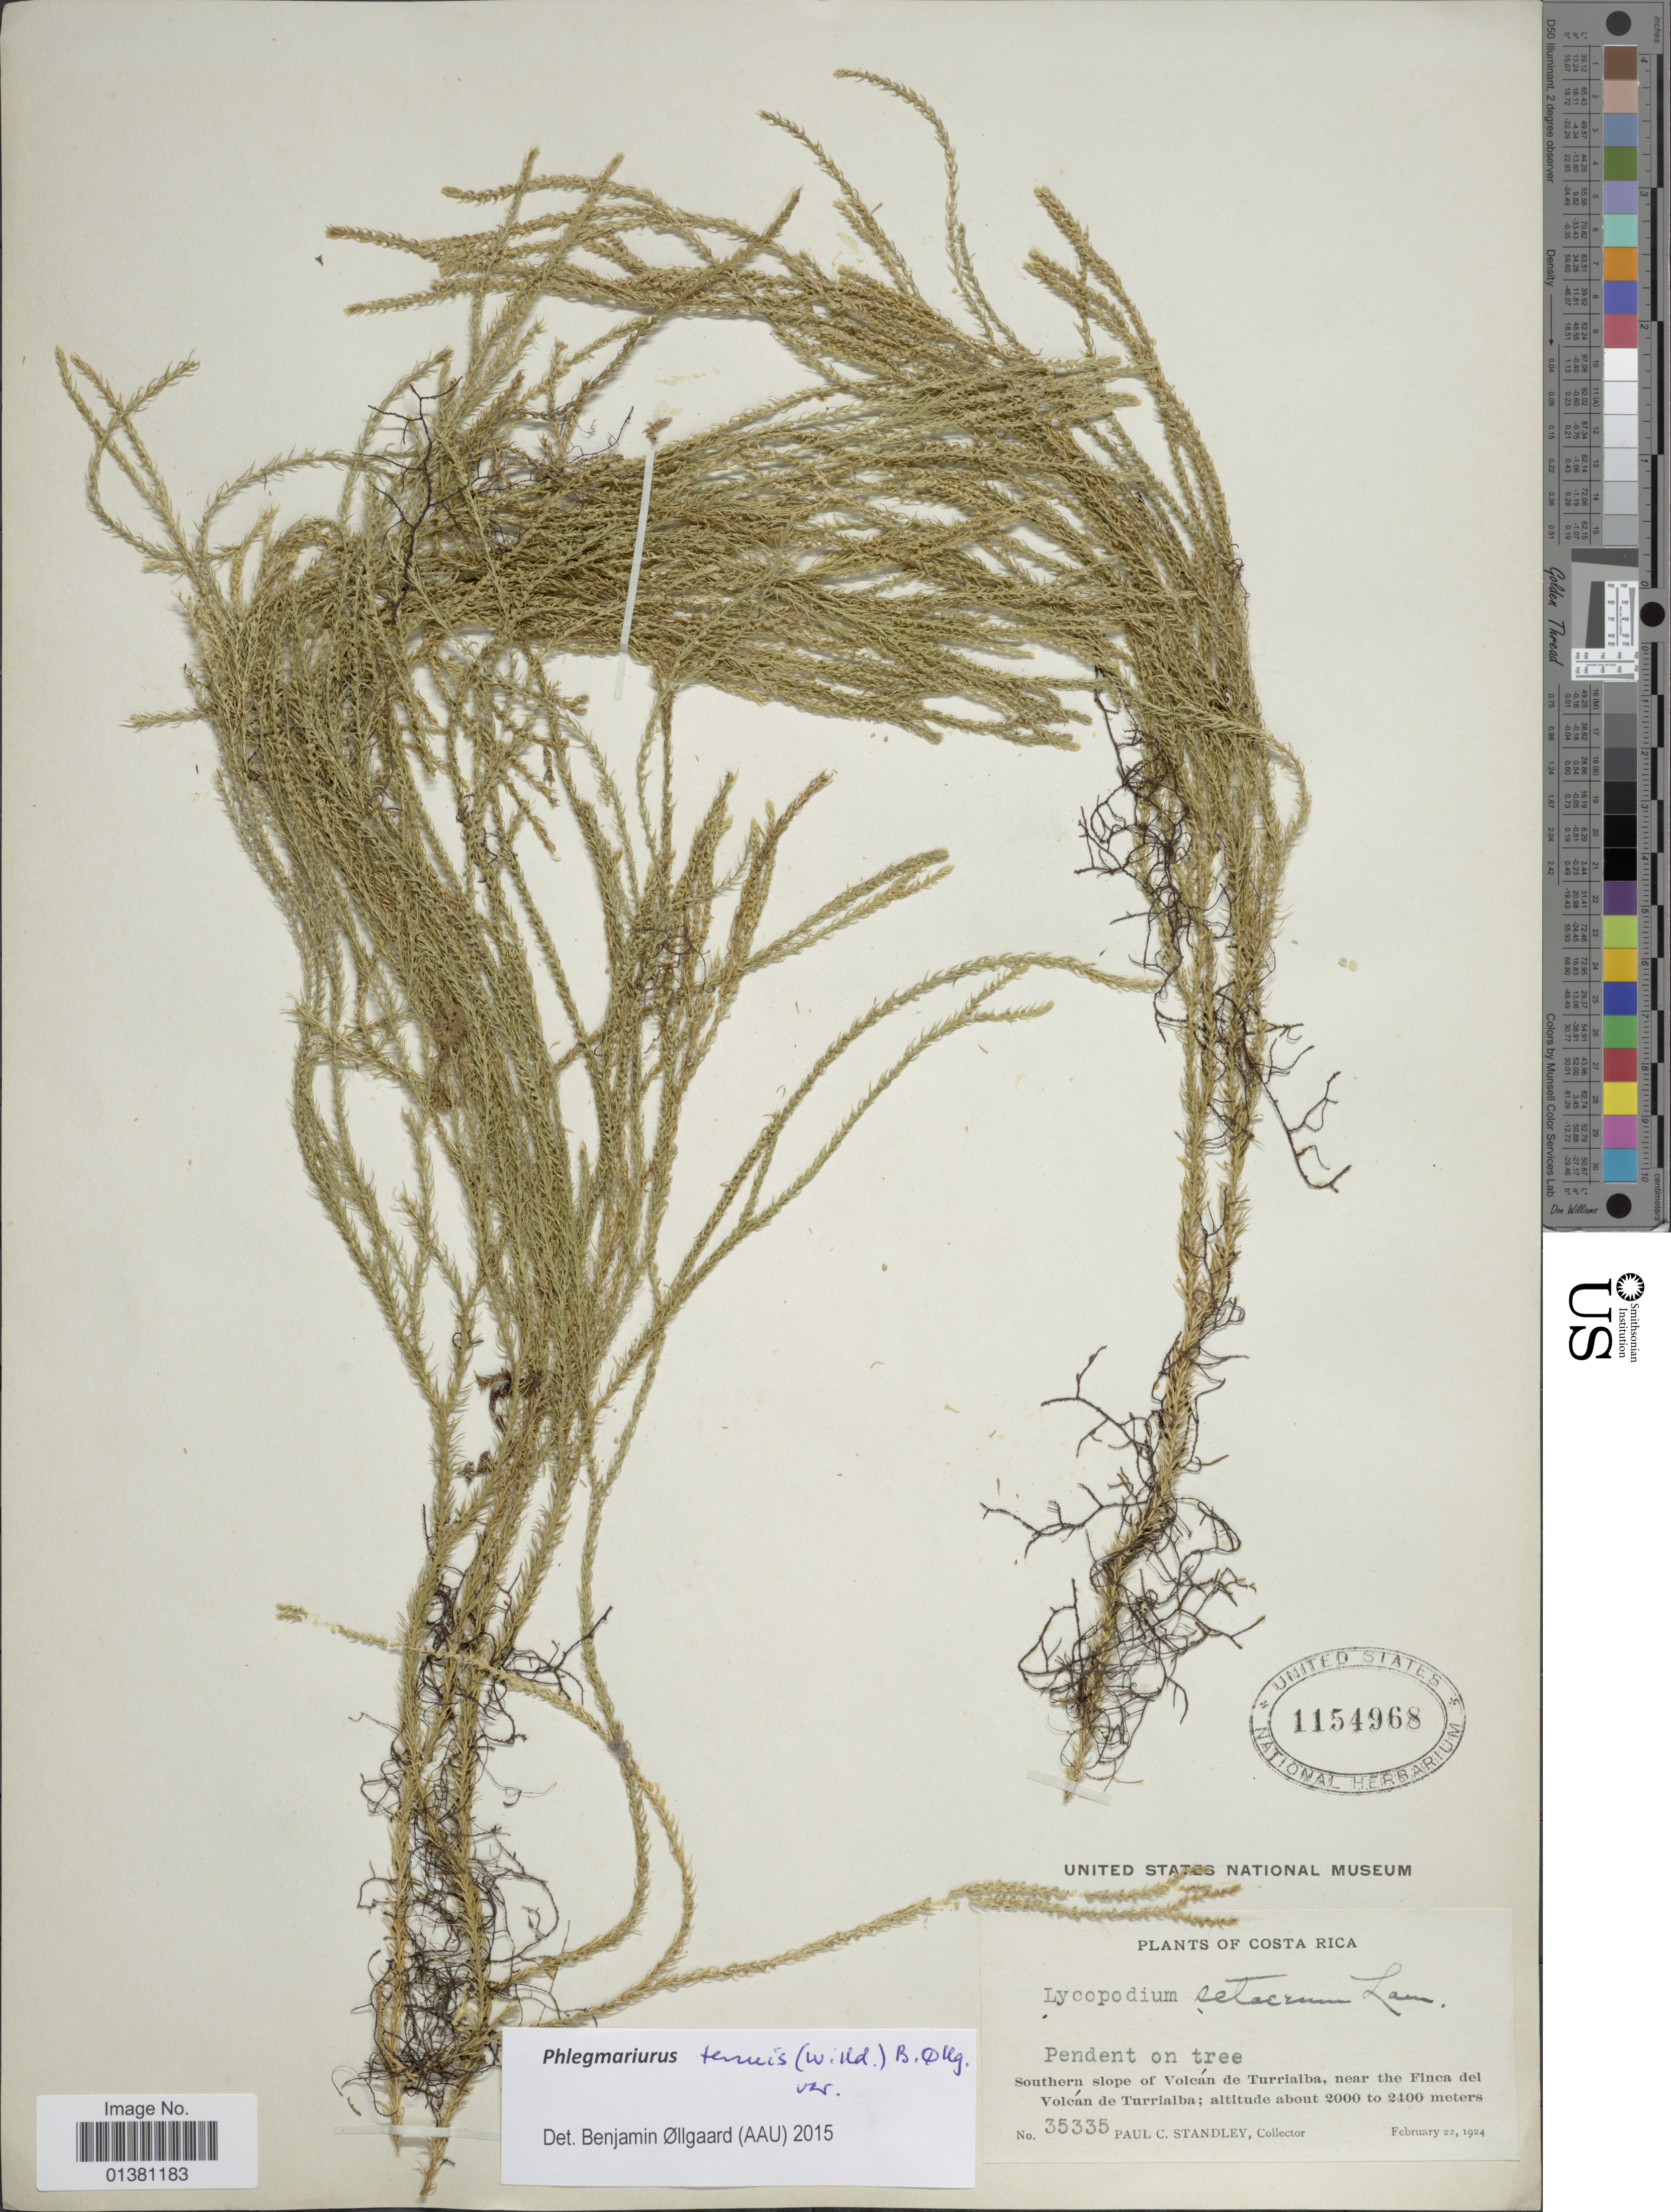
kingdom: Plantae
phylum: Tracheophyta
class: Lycopodiopsida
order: Lycopodiales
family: Lycopodiaceae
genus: Phlegmariurus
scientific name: Phlegmariurus tenuis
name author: (Humb. & Bonpl. ex Willd.) B. Øllg.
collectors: P. C. Standley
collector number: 35335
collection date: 1924-02-22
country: Costa Rica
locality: Southern slope of Volcán de Turrialba, near the Finca del Volcán de Turrialba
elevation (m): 2000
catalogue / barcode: US 1154968